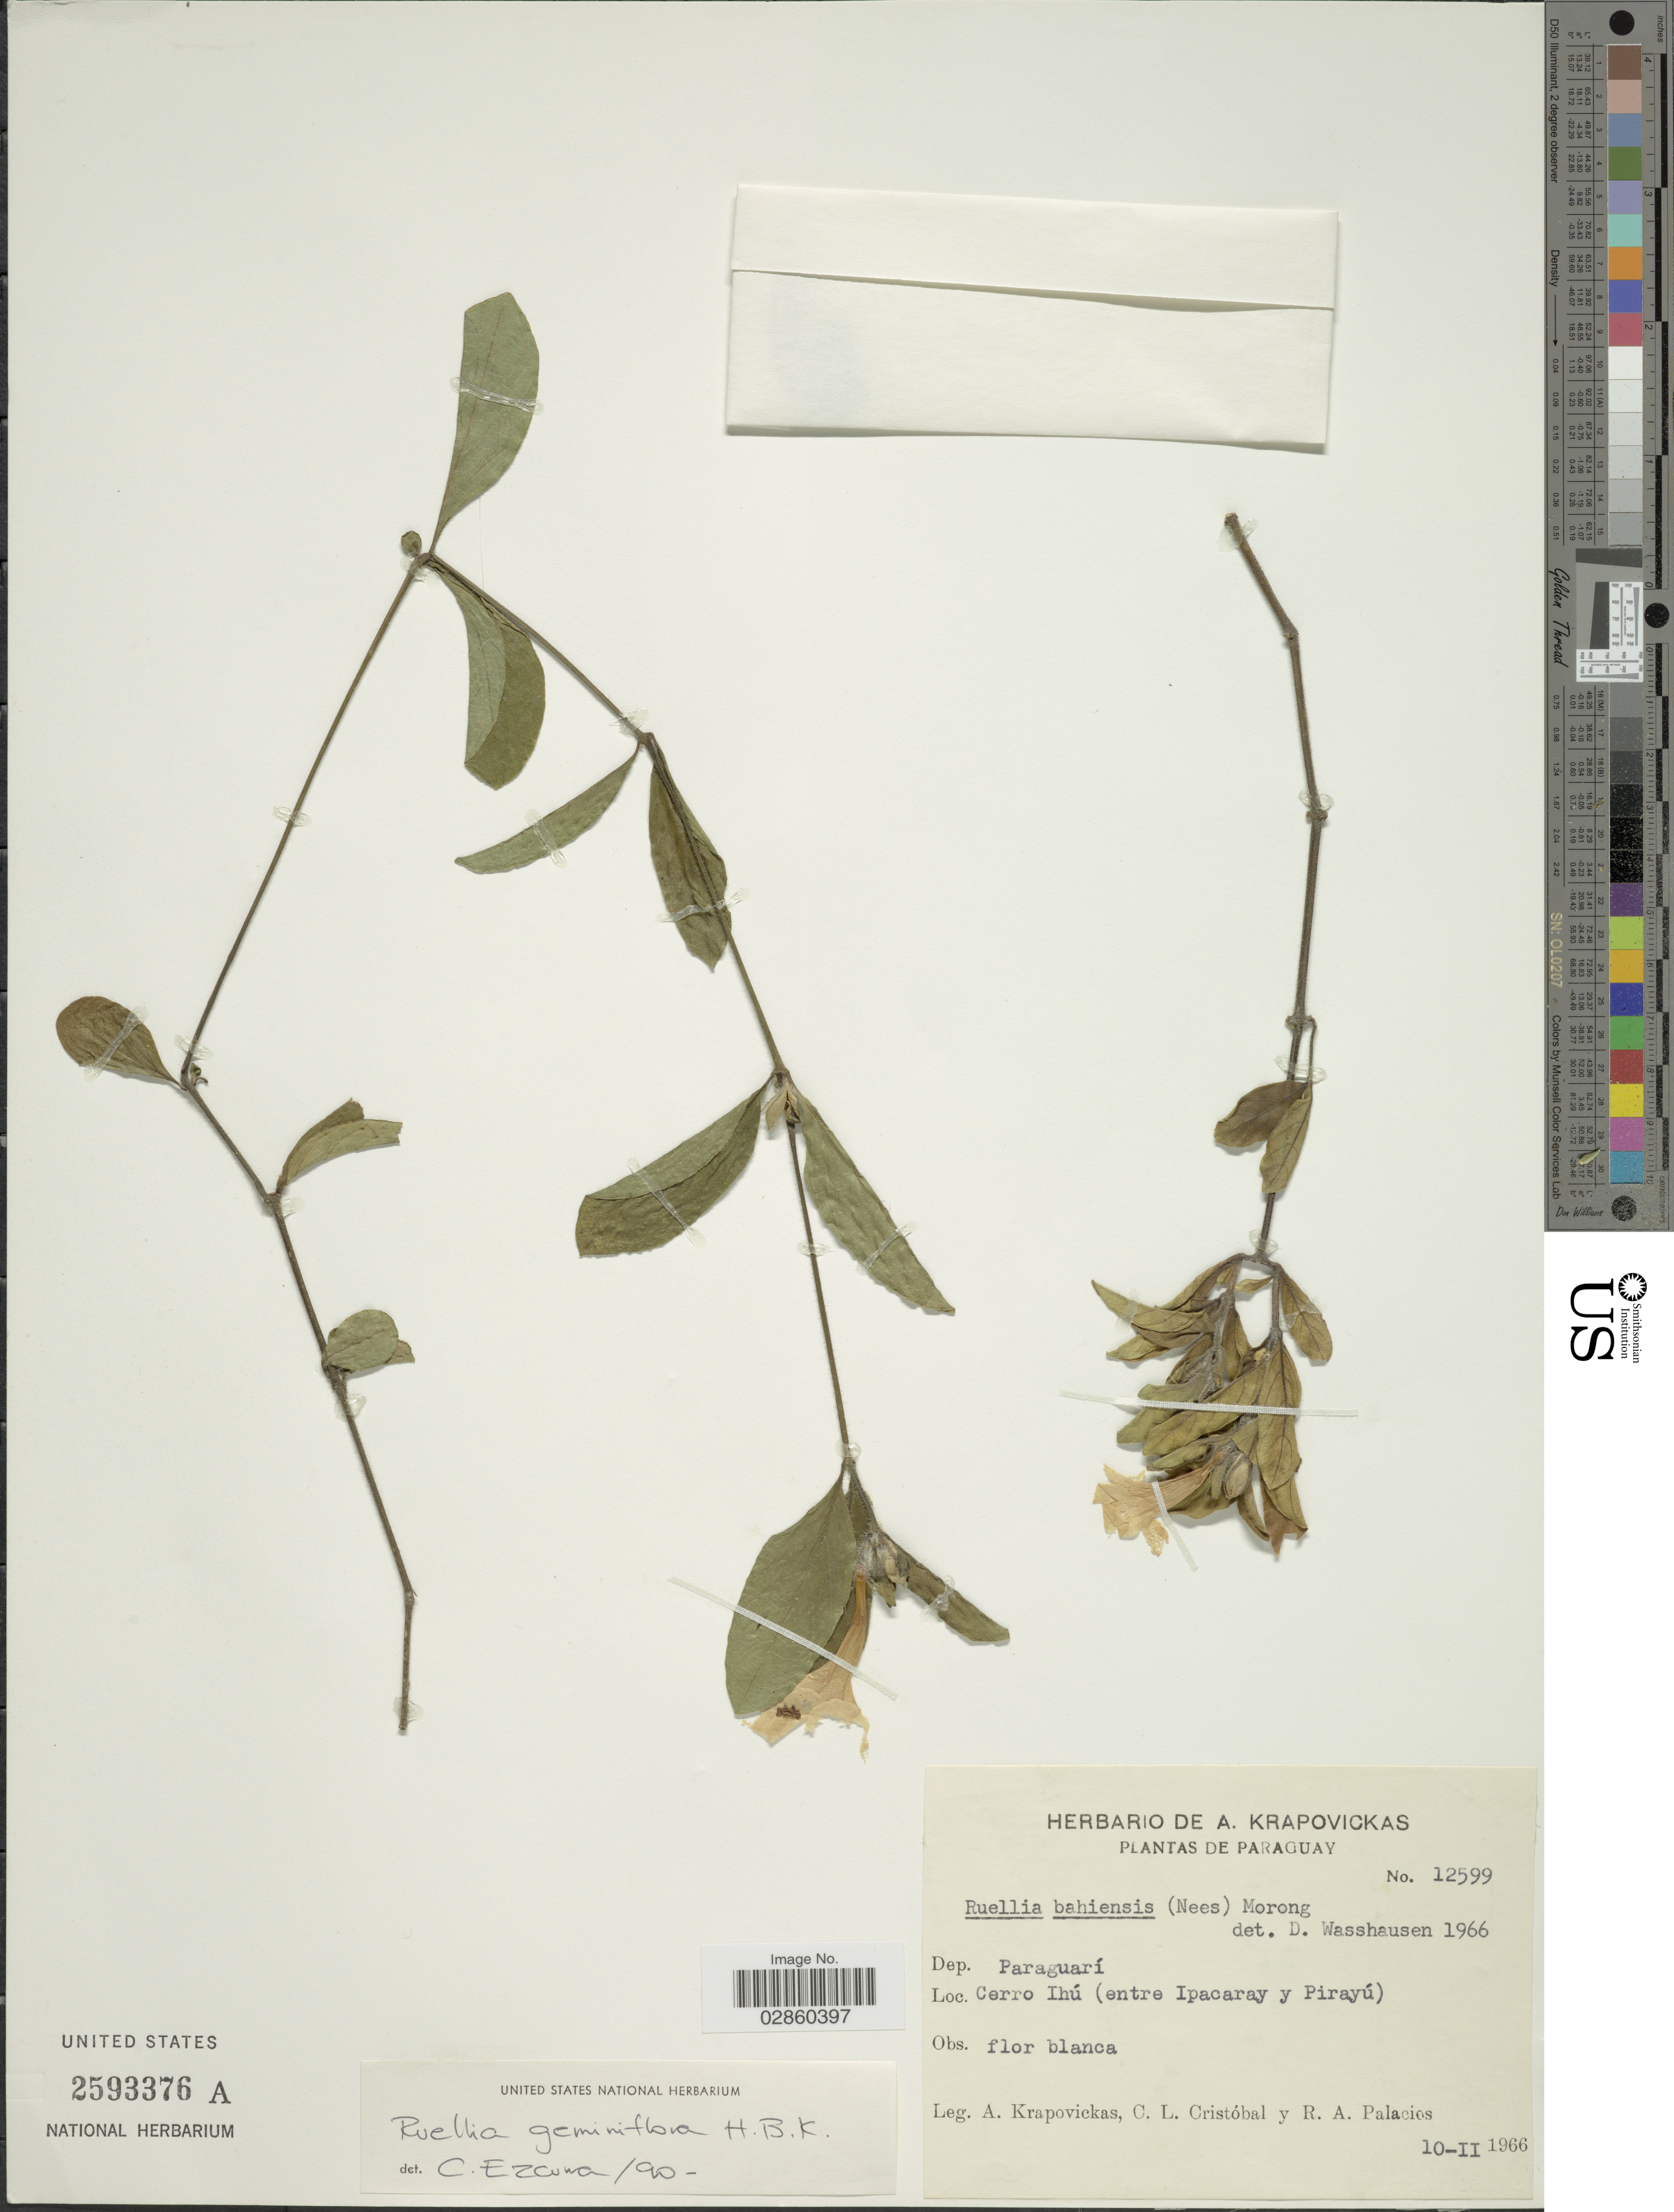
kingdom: Plantae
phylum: Tracheophyta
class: Magnoliopsida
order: Lamiales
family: Acanthaceae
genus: Ruellia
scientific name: Ruellia geminiflora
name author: Kunth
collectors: A. Krapovickas, C. L. Cristóbal & R. Palacios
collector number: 12599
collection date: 1966-02-10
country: Paraguay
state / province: Paraguari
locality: Dep. Paraguarí. Cerro Ihú (entre Ipacaray y Pirayú).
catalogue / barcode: US 2593376A